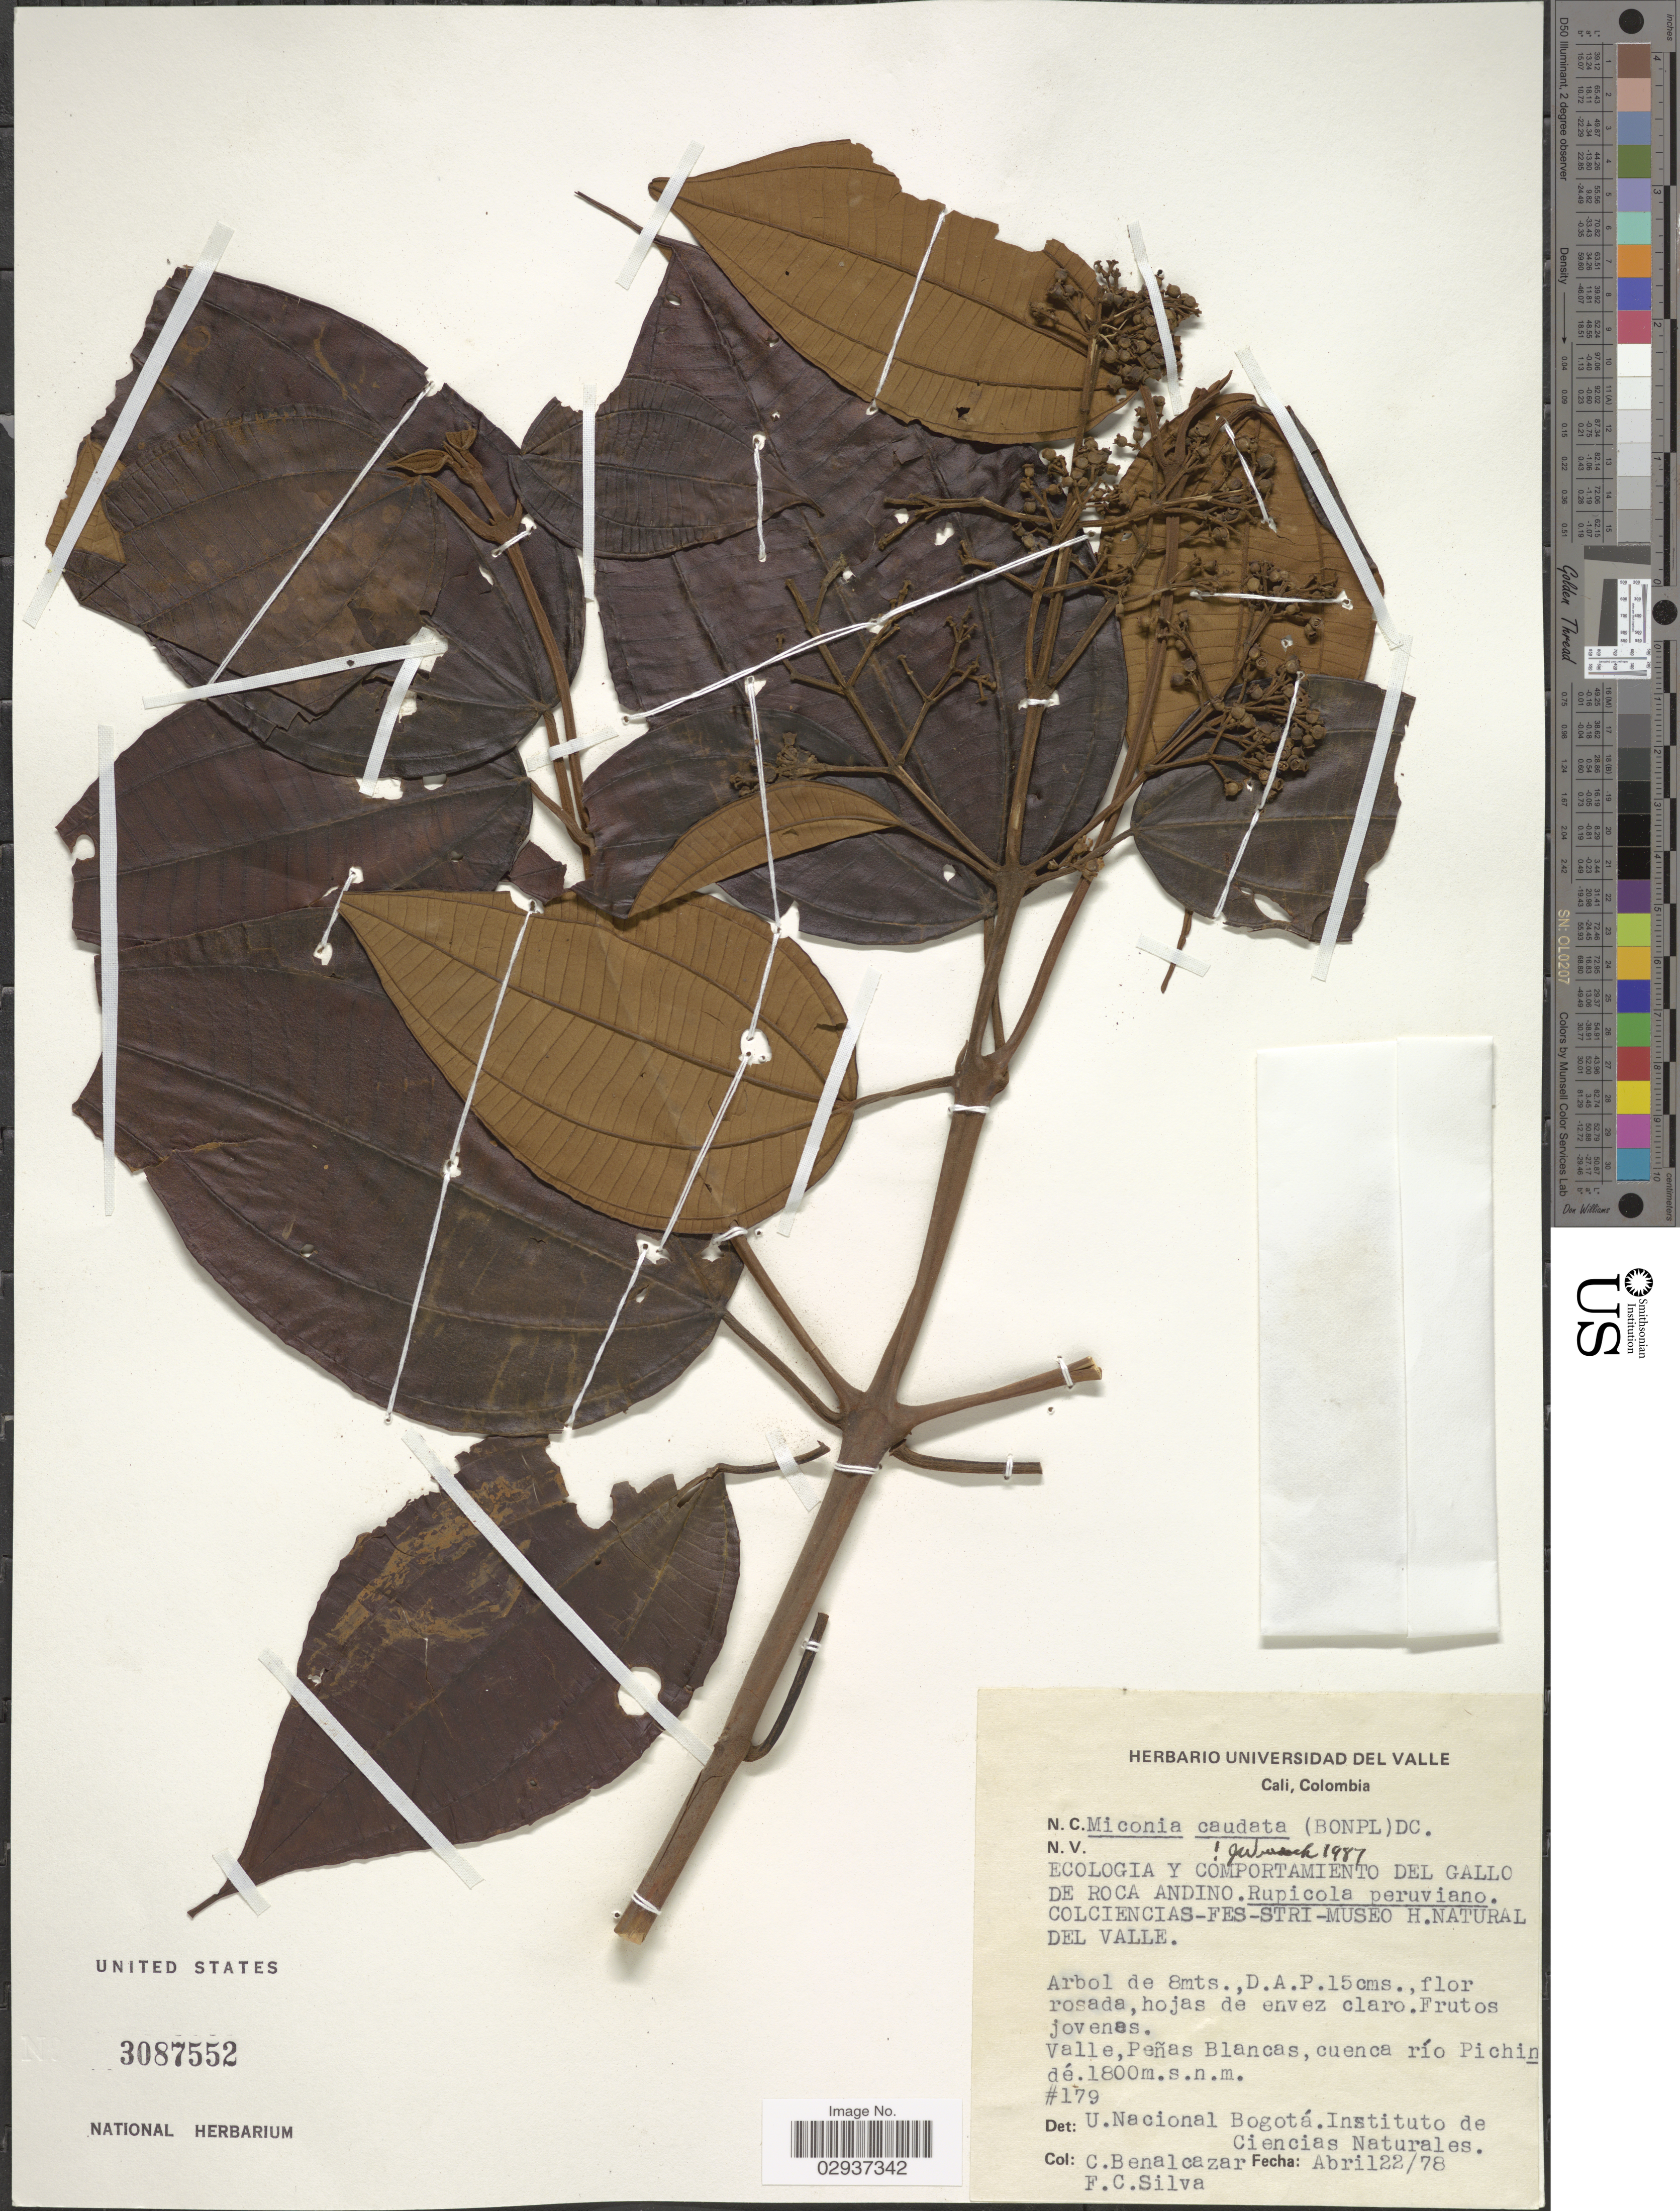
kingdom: Plantae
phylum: Tracheophyta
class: Magnoliopsida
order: Myrtales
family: Melastomataceae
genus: Miconia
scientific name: Miconia caudata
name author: (Bonpl.) DC.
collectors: C. Benalcazar & F. Chagas e Silva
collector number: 179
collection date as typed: Transcribed d/m/y: 22/4/78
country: Colombia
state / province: Valle del Cauca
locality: Valle, Peñas Blancas, cuenca río Pichindé.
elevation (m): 1800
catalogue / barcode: US 3087552